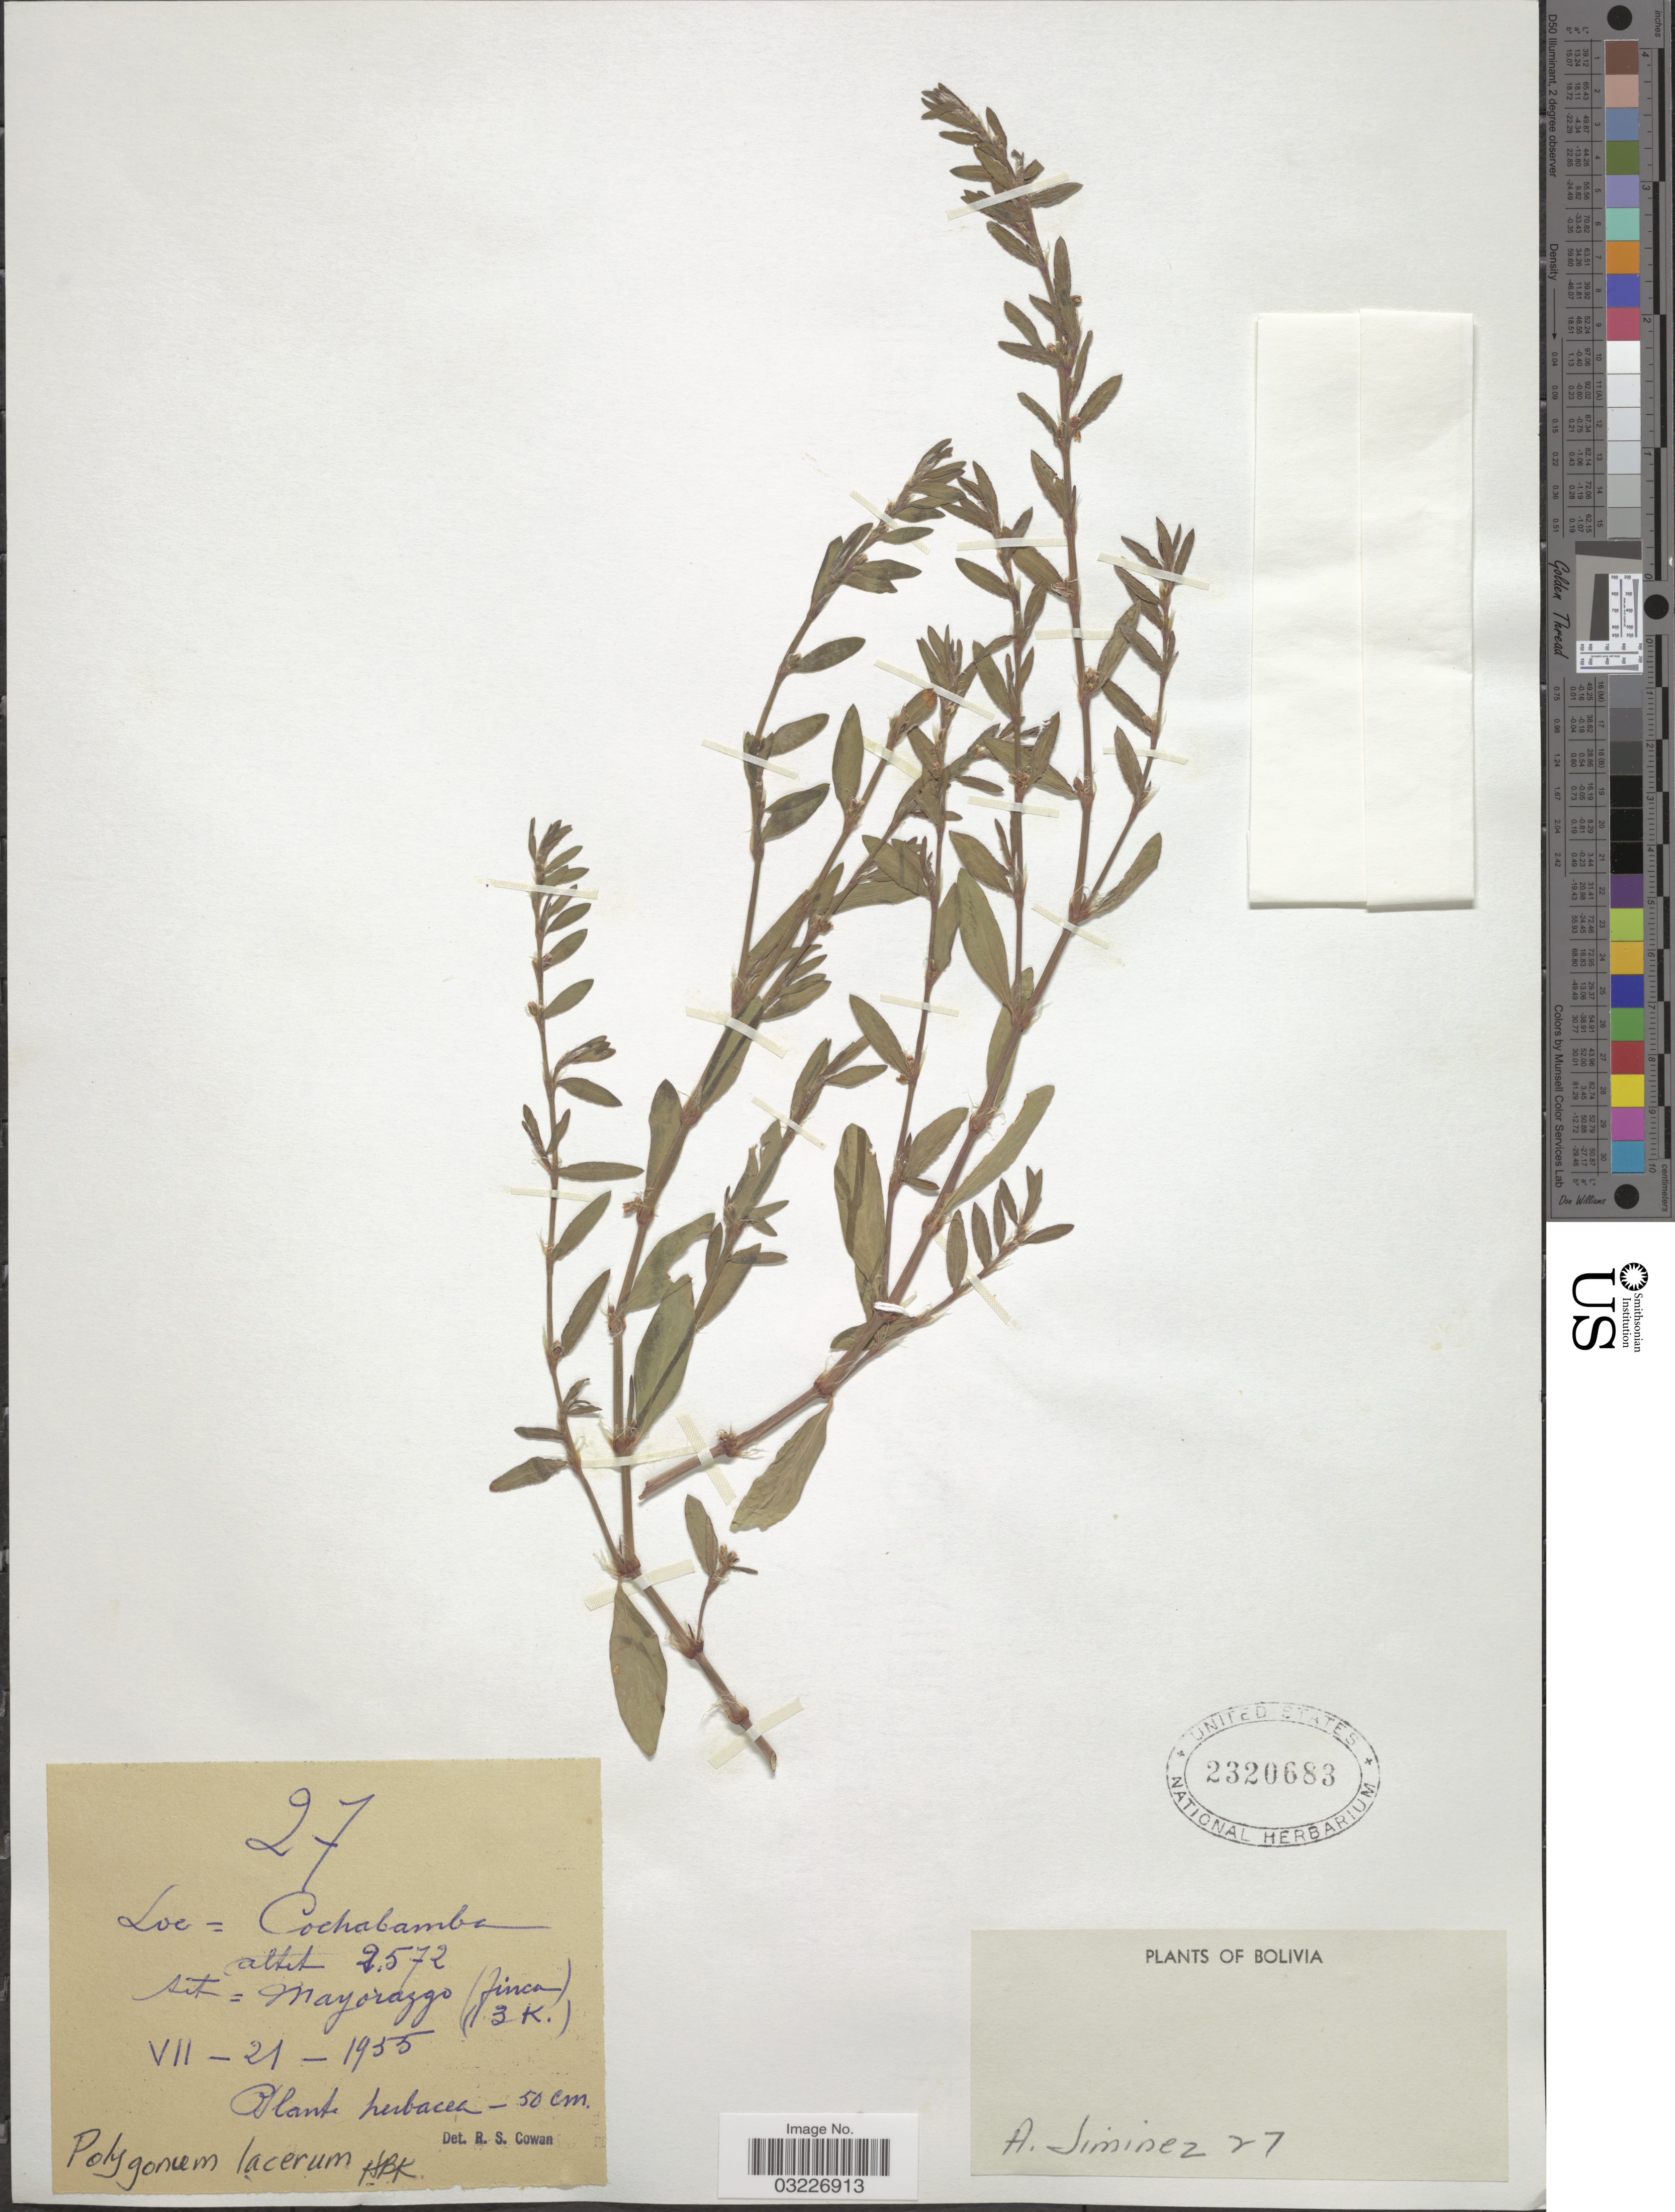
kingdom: Plantae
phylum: Tracheophyta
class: Magnoliopsida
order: Caryophyllales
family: Polygonaceae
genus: Polygonum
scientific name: Polygonum lacerum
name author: Kunth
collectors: A. Jiminez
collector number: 27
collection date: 1955-07-21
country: Bolivia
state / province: Cochabamba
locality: Mayorazgo (finca).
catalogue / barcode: US 2320683